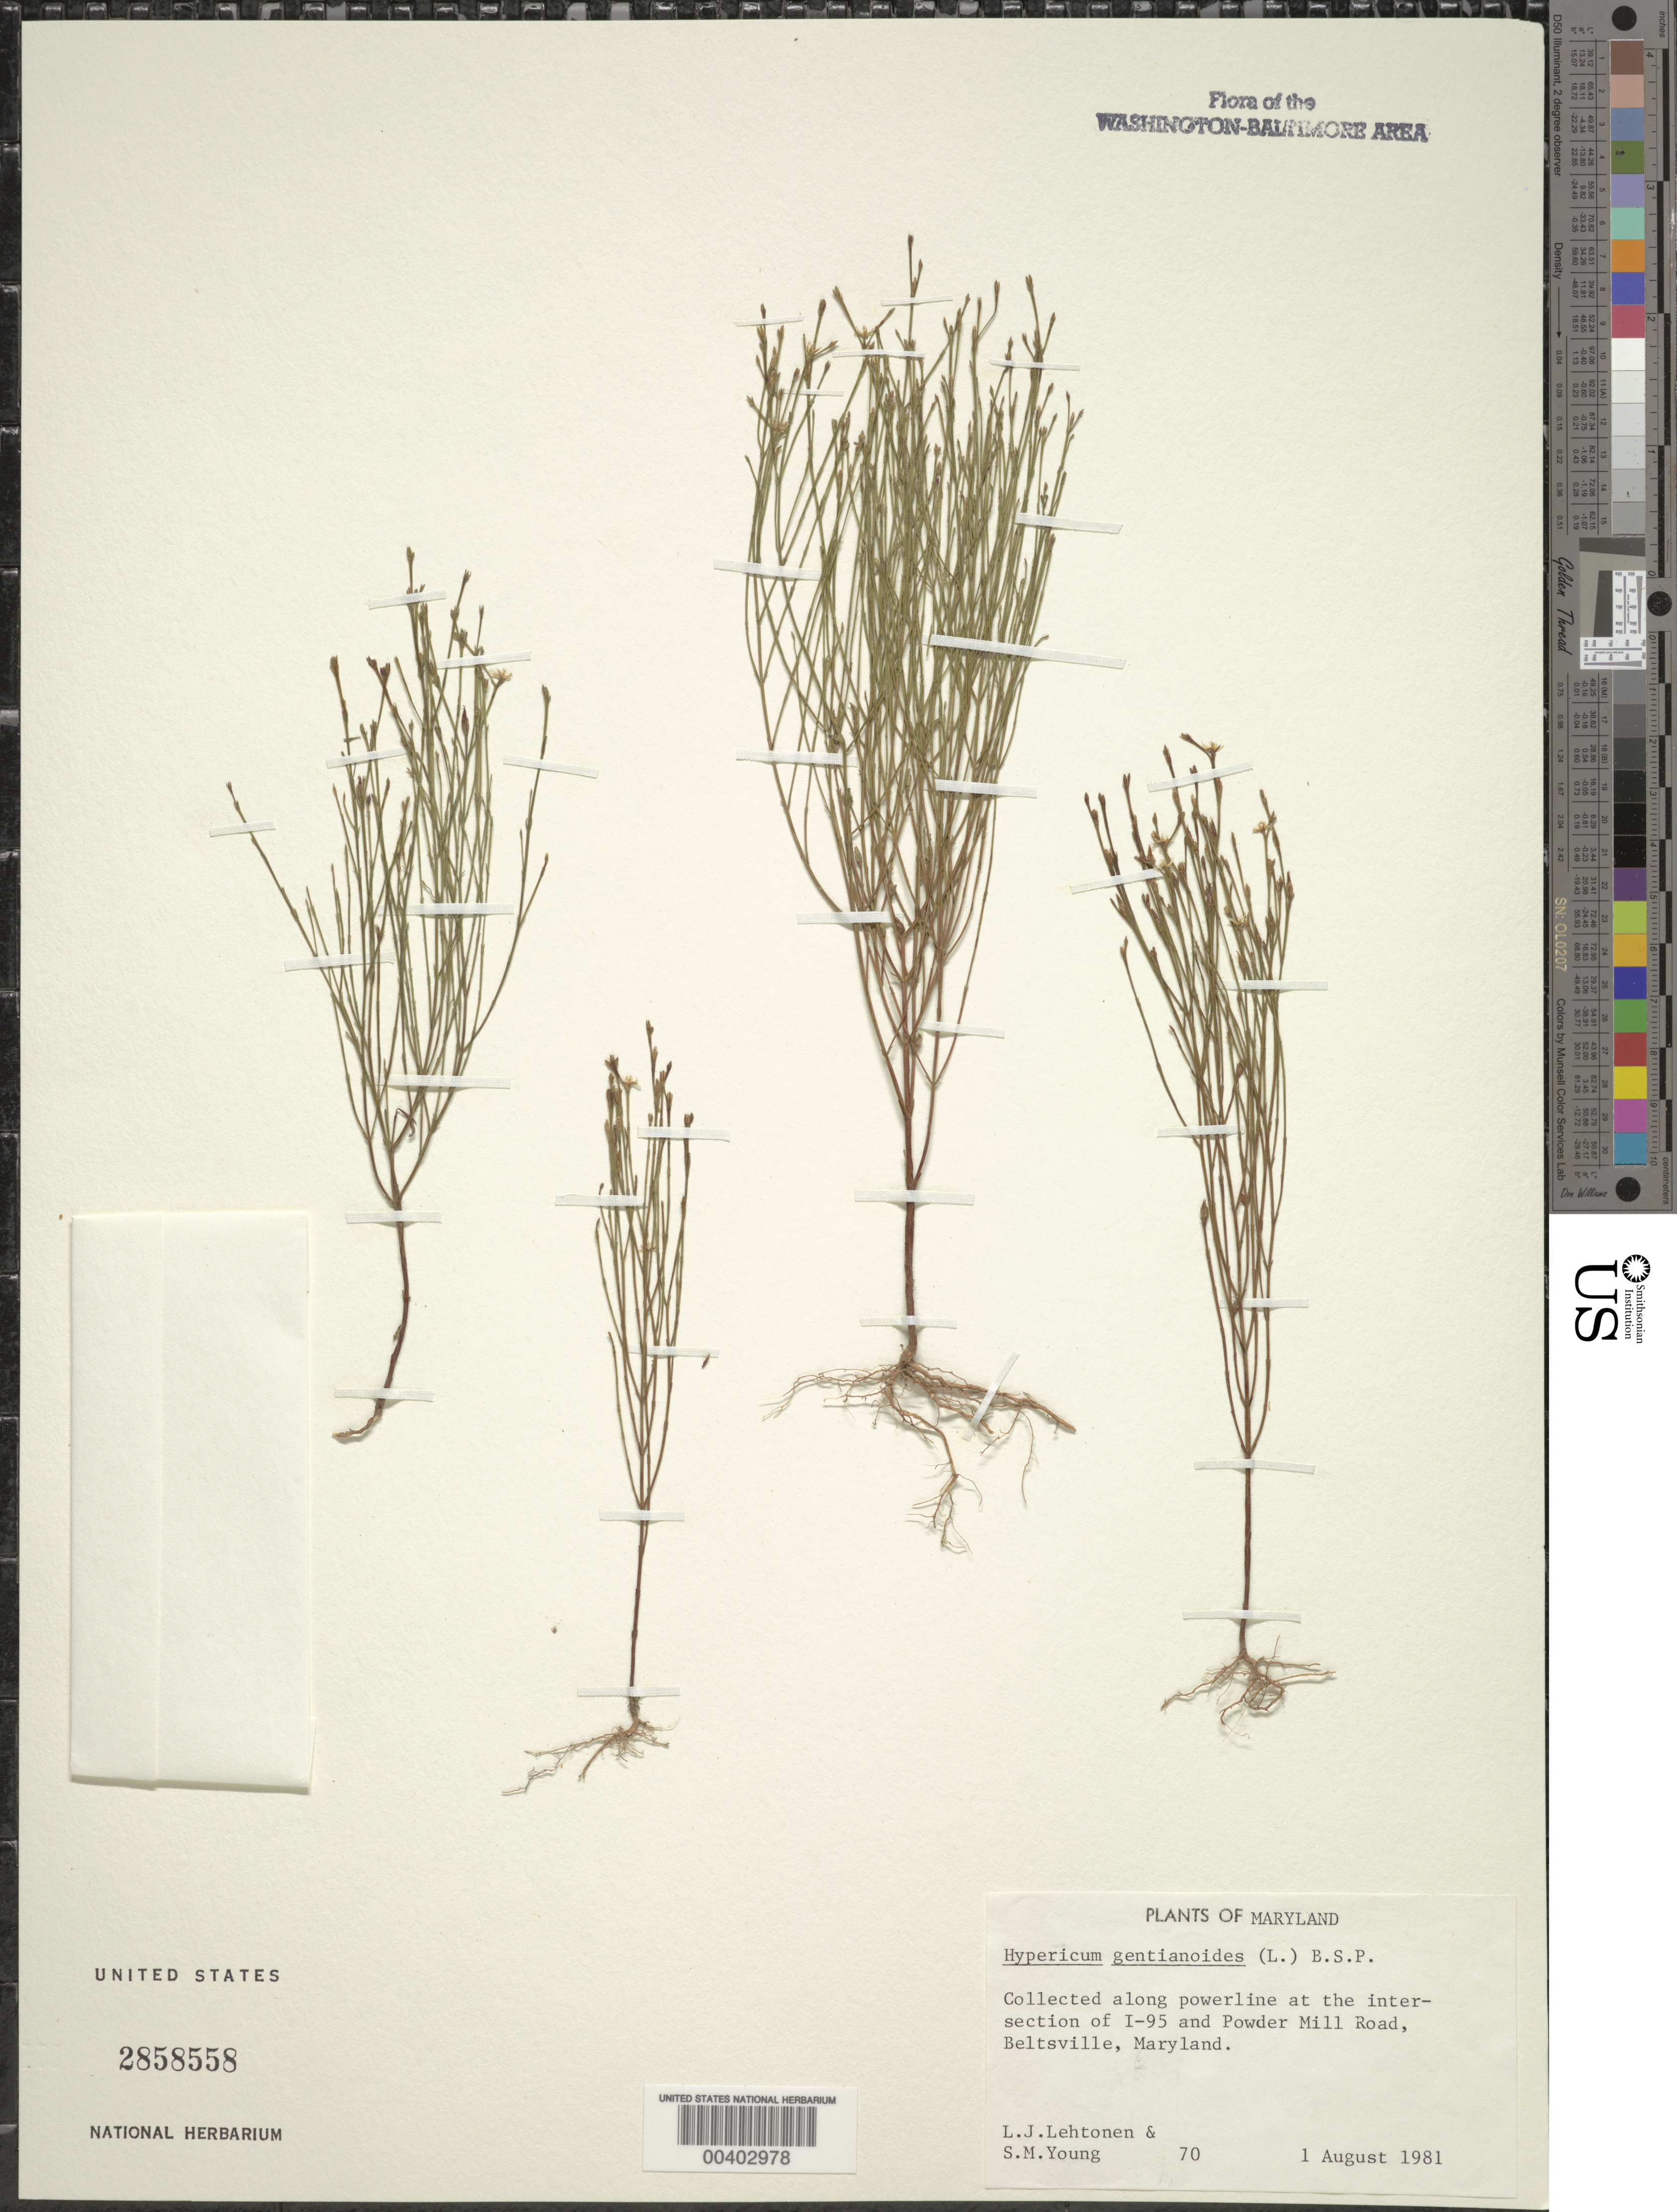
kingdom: Plantae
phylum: Tracheophyta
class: Magnoliopsida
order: Malpighiales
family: Hypericaceae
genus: Hypericum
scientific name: Hypericum gentianoides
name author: (L.) Britton, Stearns & Poggenb.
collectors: L. Lehtonen & S. Young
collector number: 70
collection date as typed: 01 Aug 1981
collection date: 1981-08-01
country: United States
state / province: Maryland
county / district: Prince George's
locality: intersection I-95 and Powder Mill Road, Beltsville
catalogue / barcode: US 2858558